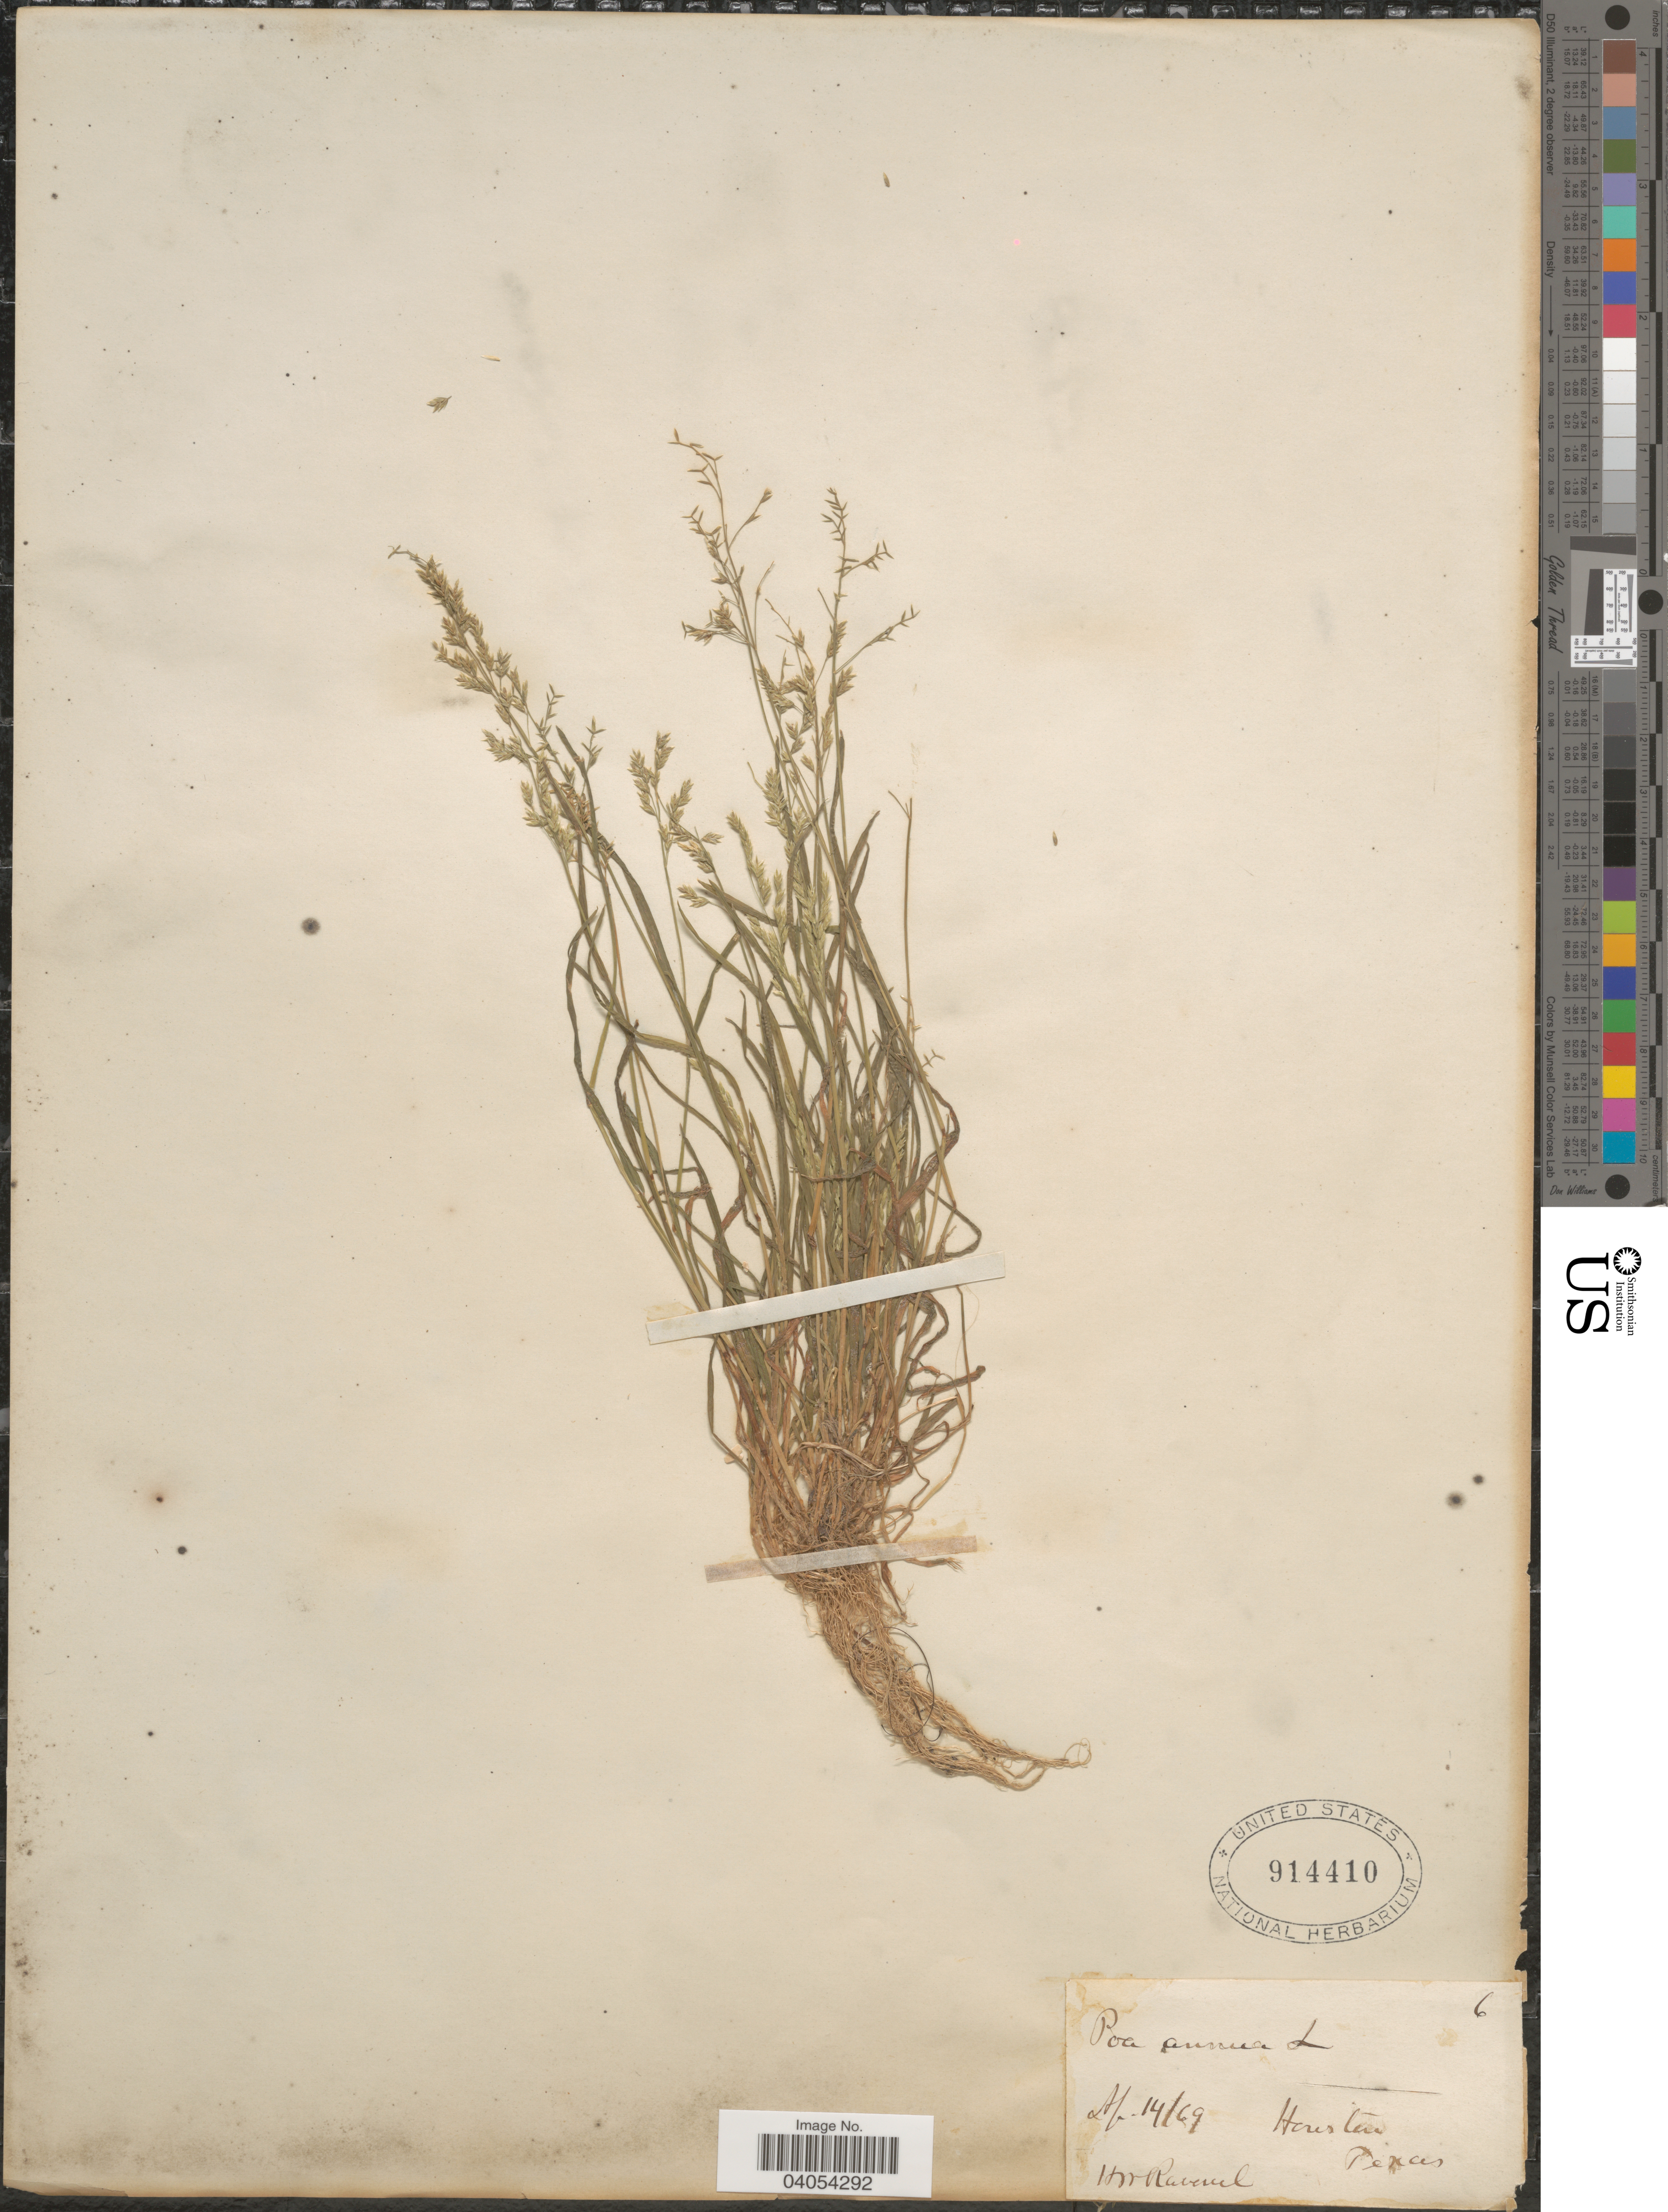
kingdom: Plantae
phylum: Tracheophyta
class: Liliopsida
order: Poales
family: Poaceae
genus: Poa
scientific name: Poa annua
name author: L.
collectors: H. Ravenel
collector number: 6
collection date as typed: Transcribed d/m/y: 14/4/69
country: United States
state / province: Texas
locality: Houston.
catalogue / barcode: US 914410